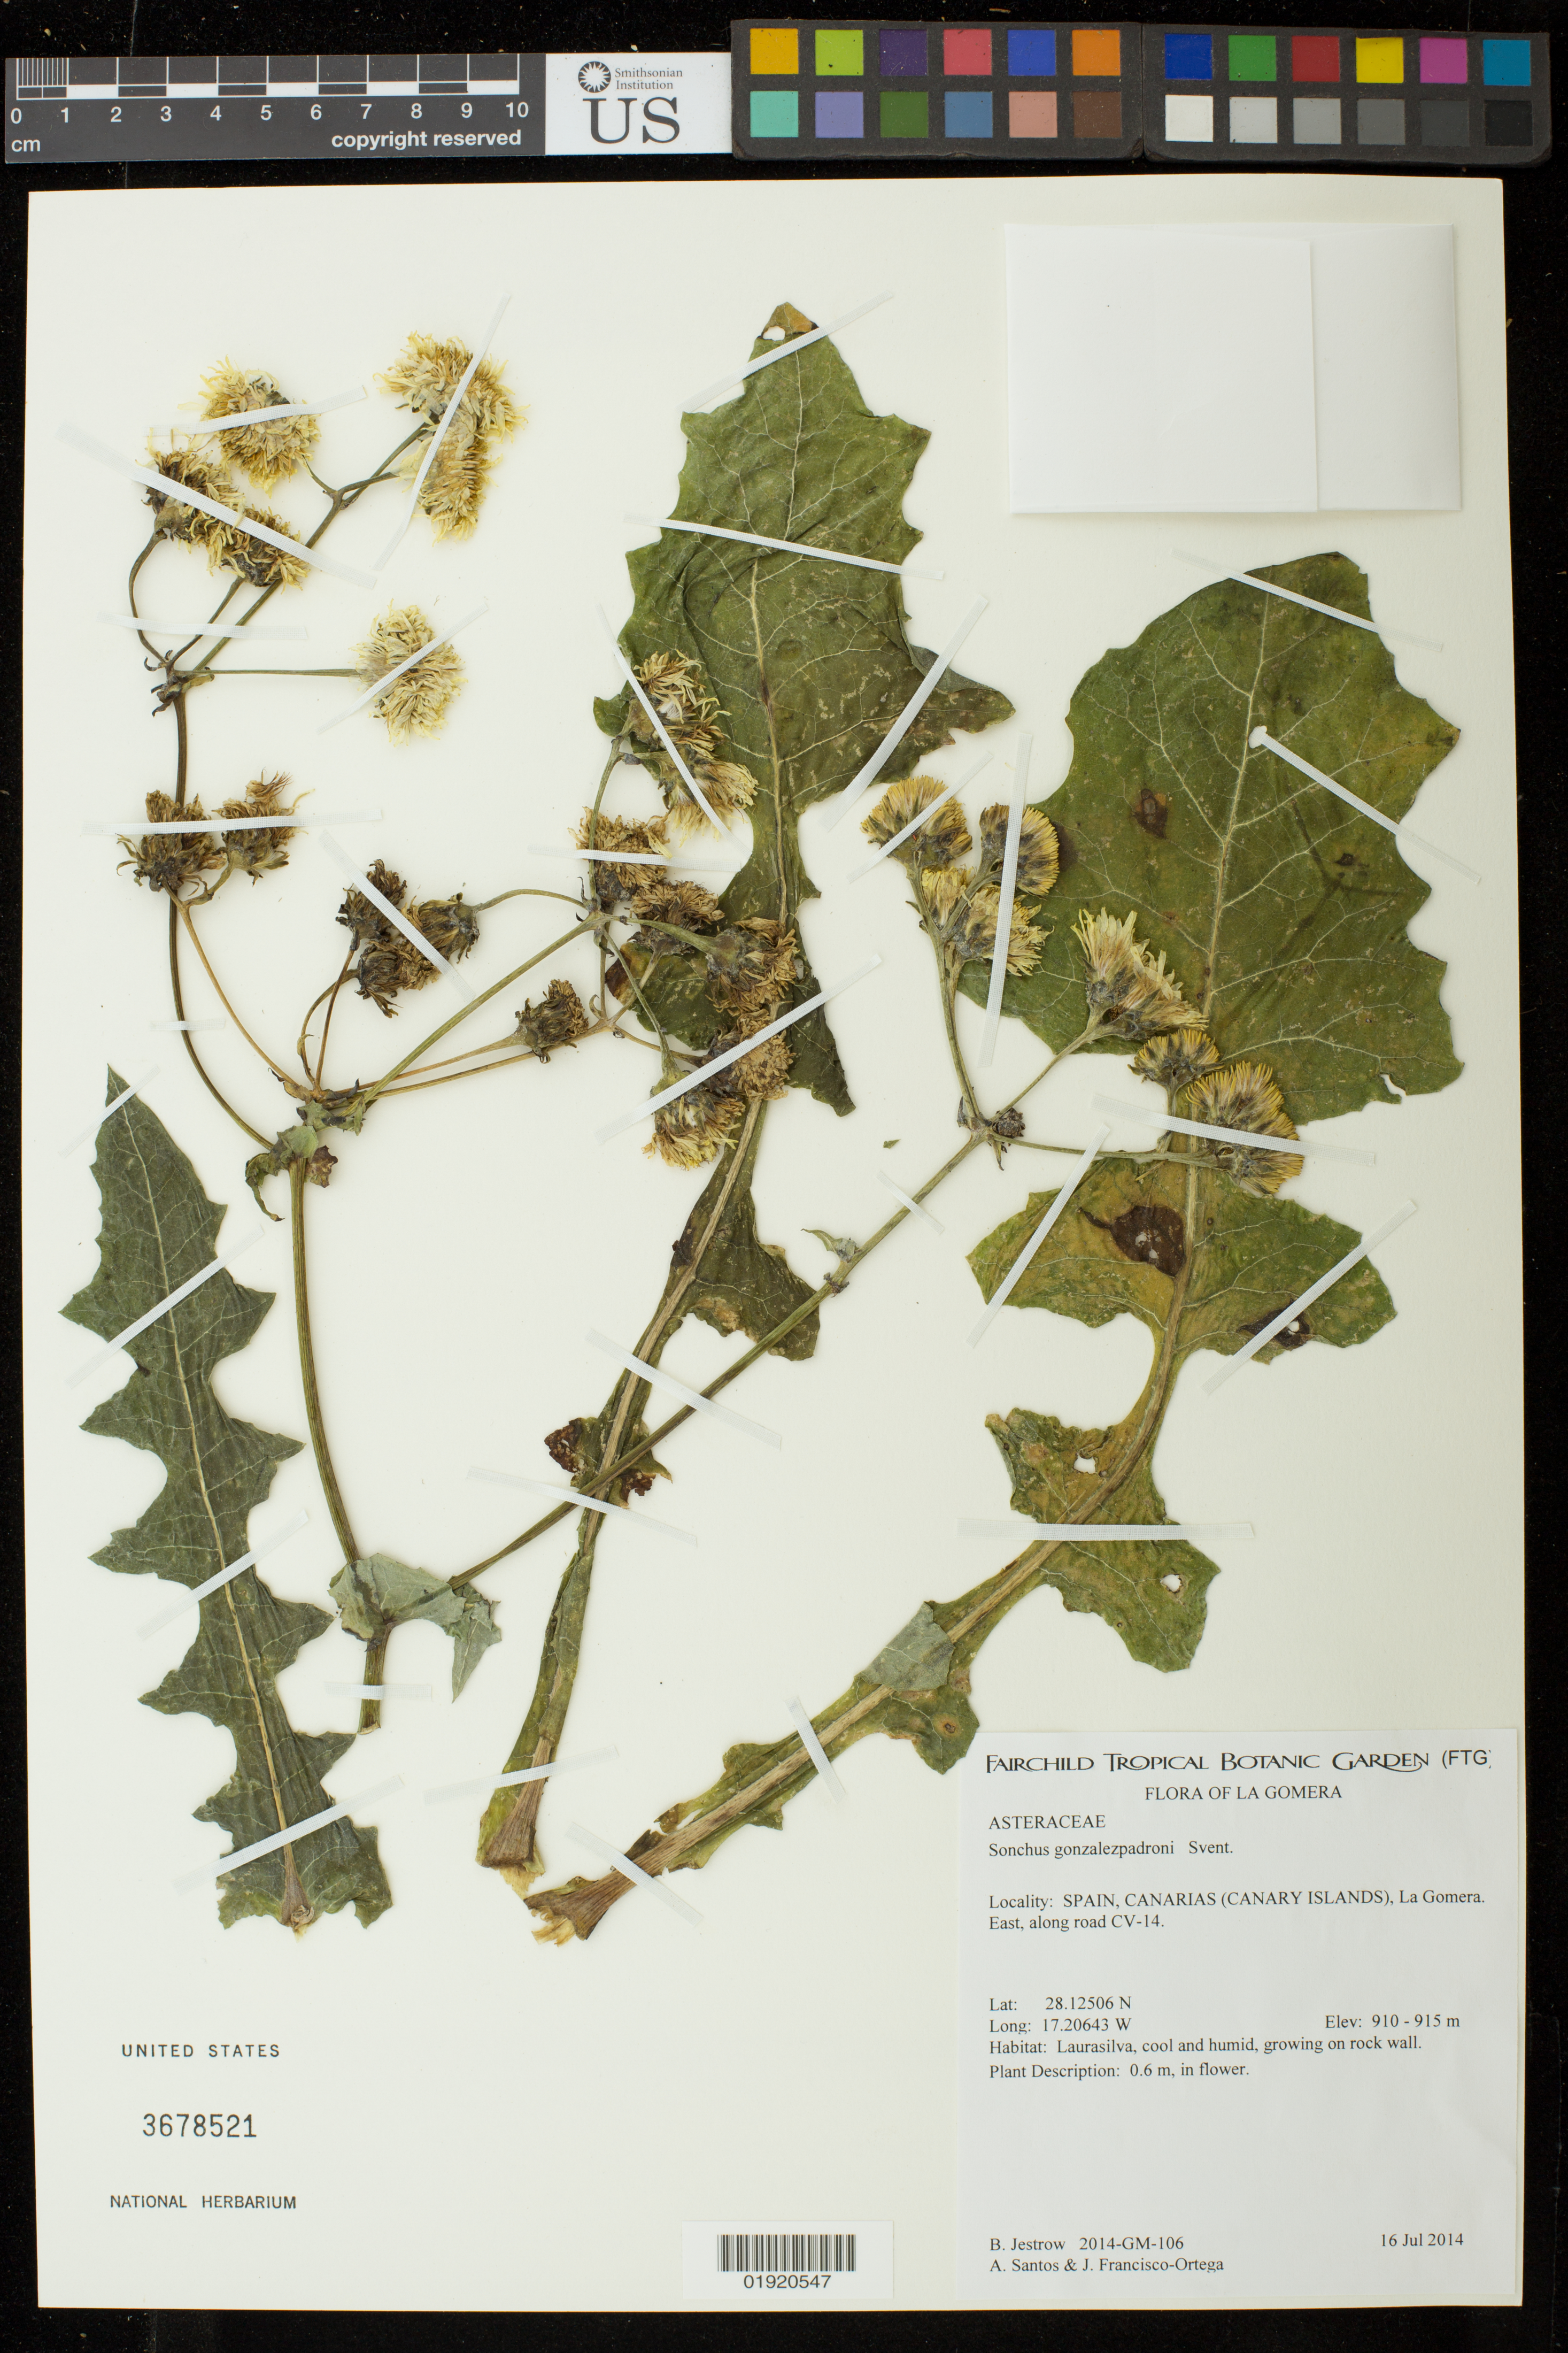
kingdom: Plantae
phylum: Tracheophyta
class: Magnoliopsida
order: Asterales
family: Asteraceae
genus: Sonchus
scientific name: Sonchus gomerensis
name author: Boulos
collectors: B. Jestrow, A. Santos & J. Fransisco-Ortega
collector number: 106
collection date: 2014-07-16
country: Spain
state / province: Canarias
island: Gomera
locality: Spain, Canarias (Canary Islands), La Gomera.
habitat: Laurasilva, cool and humid, growing on rock wall.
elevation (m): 910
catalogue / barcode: US 3678521